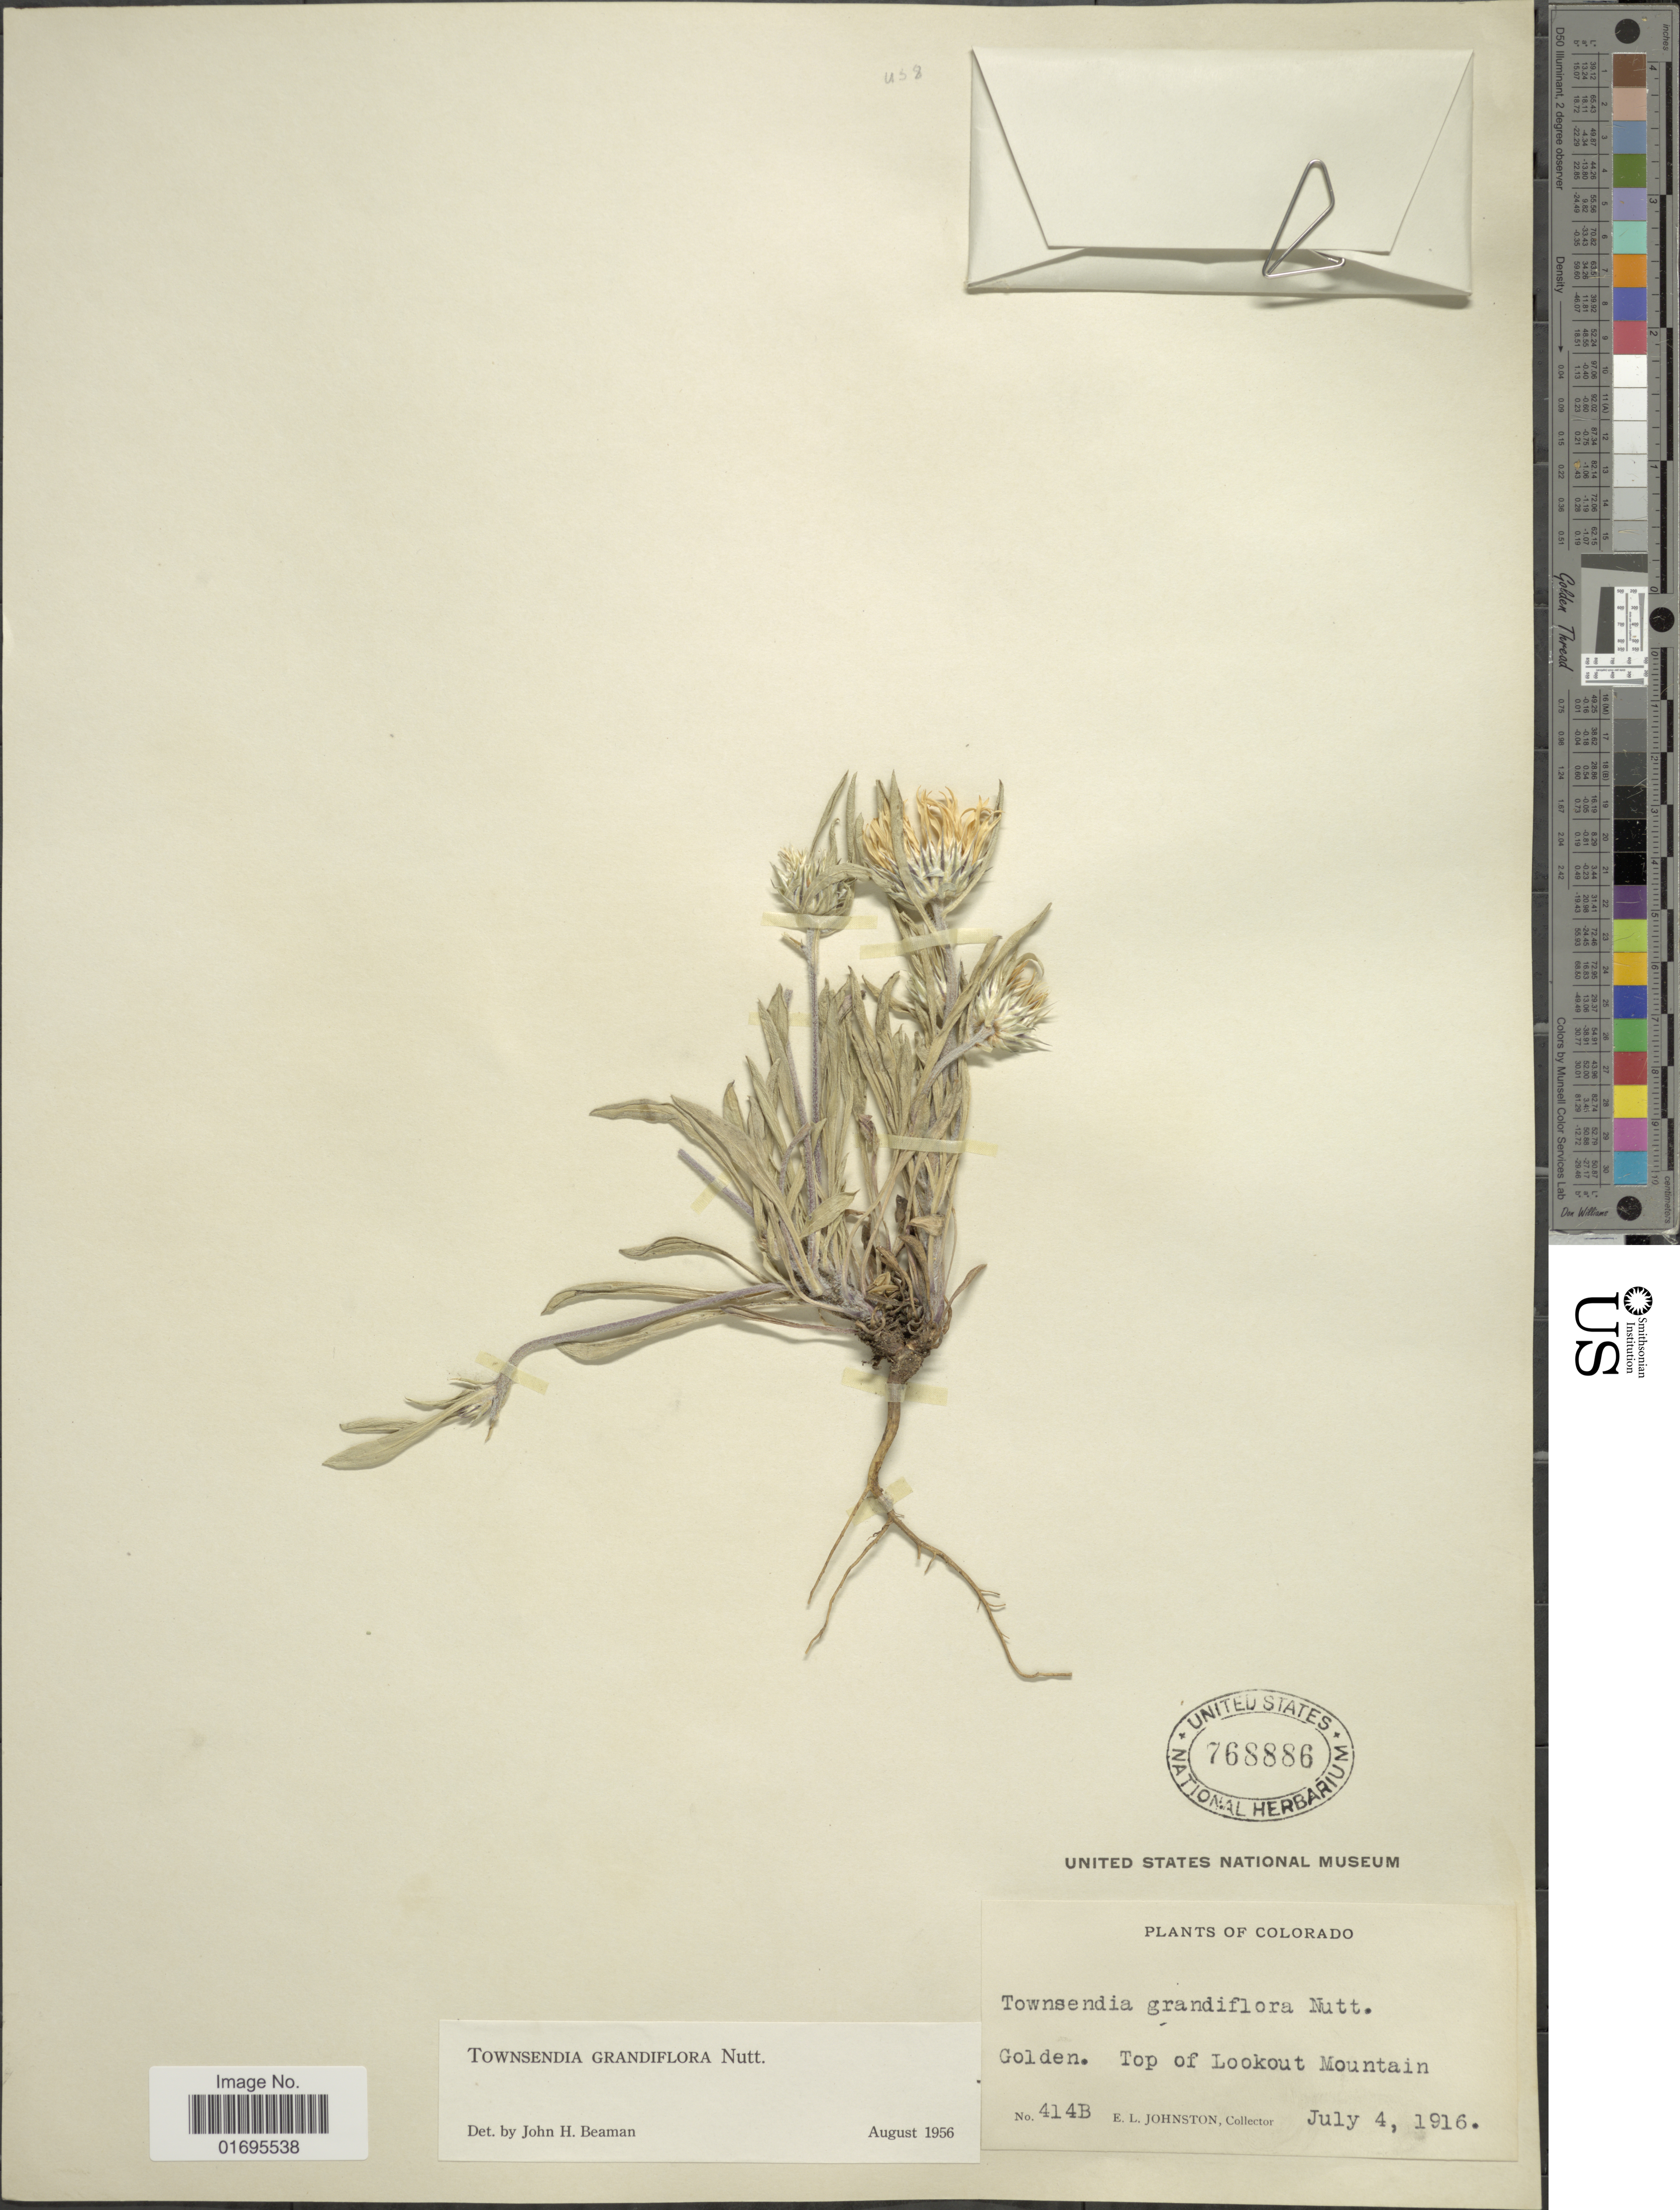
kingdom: Plantae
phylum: Tracheophyta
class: Magnoliopsida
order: Asterales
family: Asteraceae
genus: Townsendia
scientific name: Townsendia grandiflora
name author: Nutt.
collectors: E. L. Johnston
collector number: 414B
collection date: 1916-07-04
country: United States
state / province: Colorado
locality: Golden. Top of Lookout Mountain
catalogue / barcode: US 768886